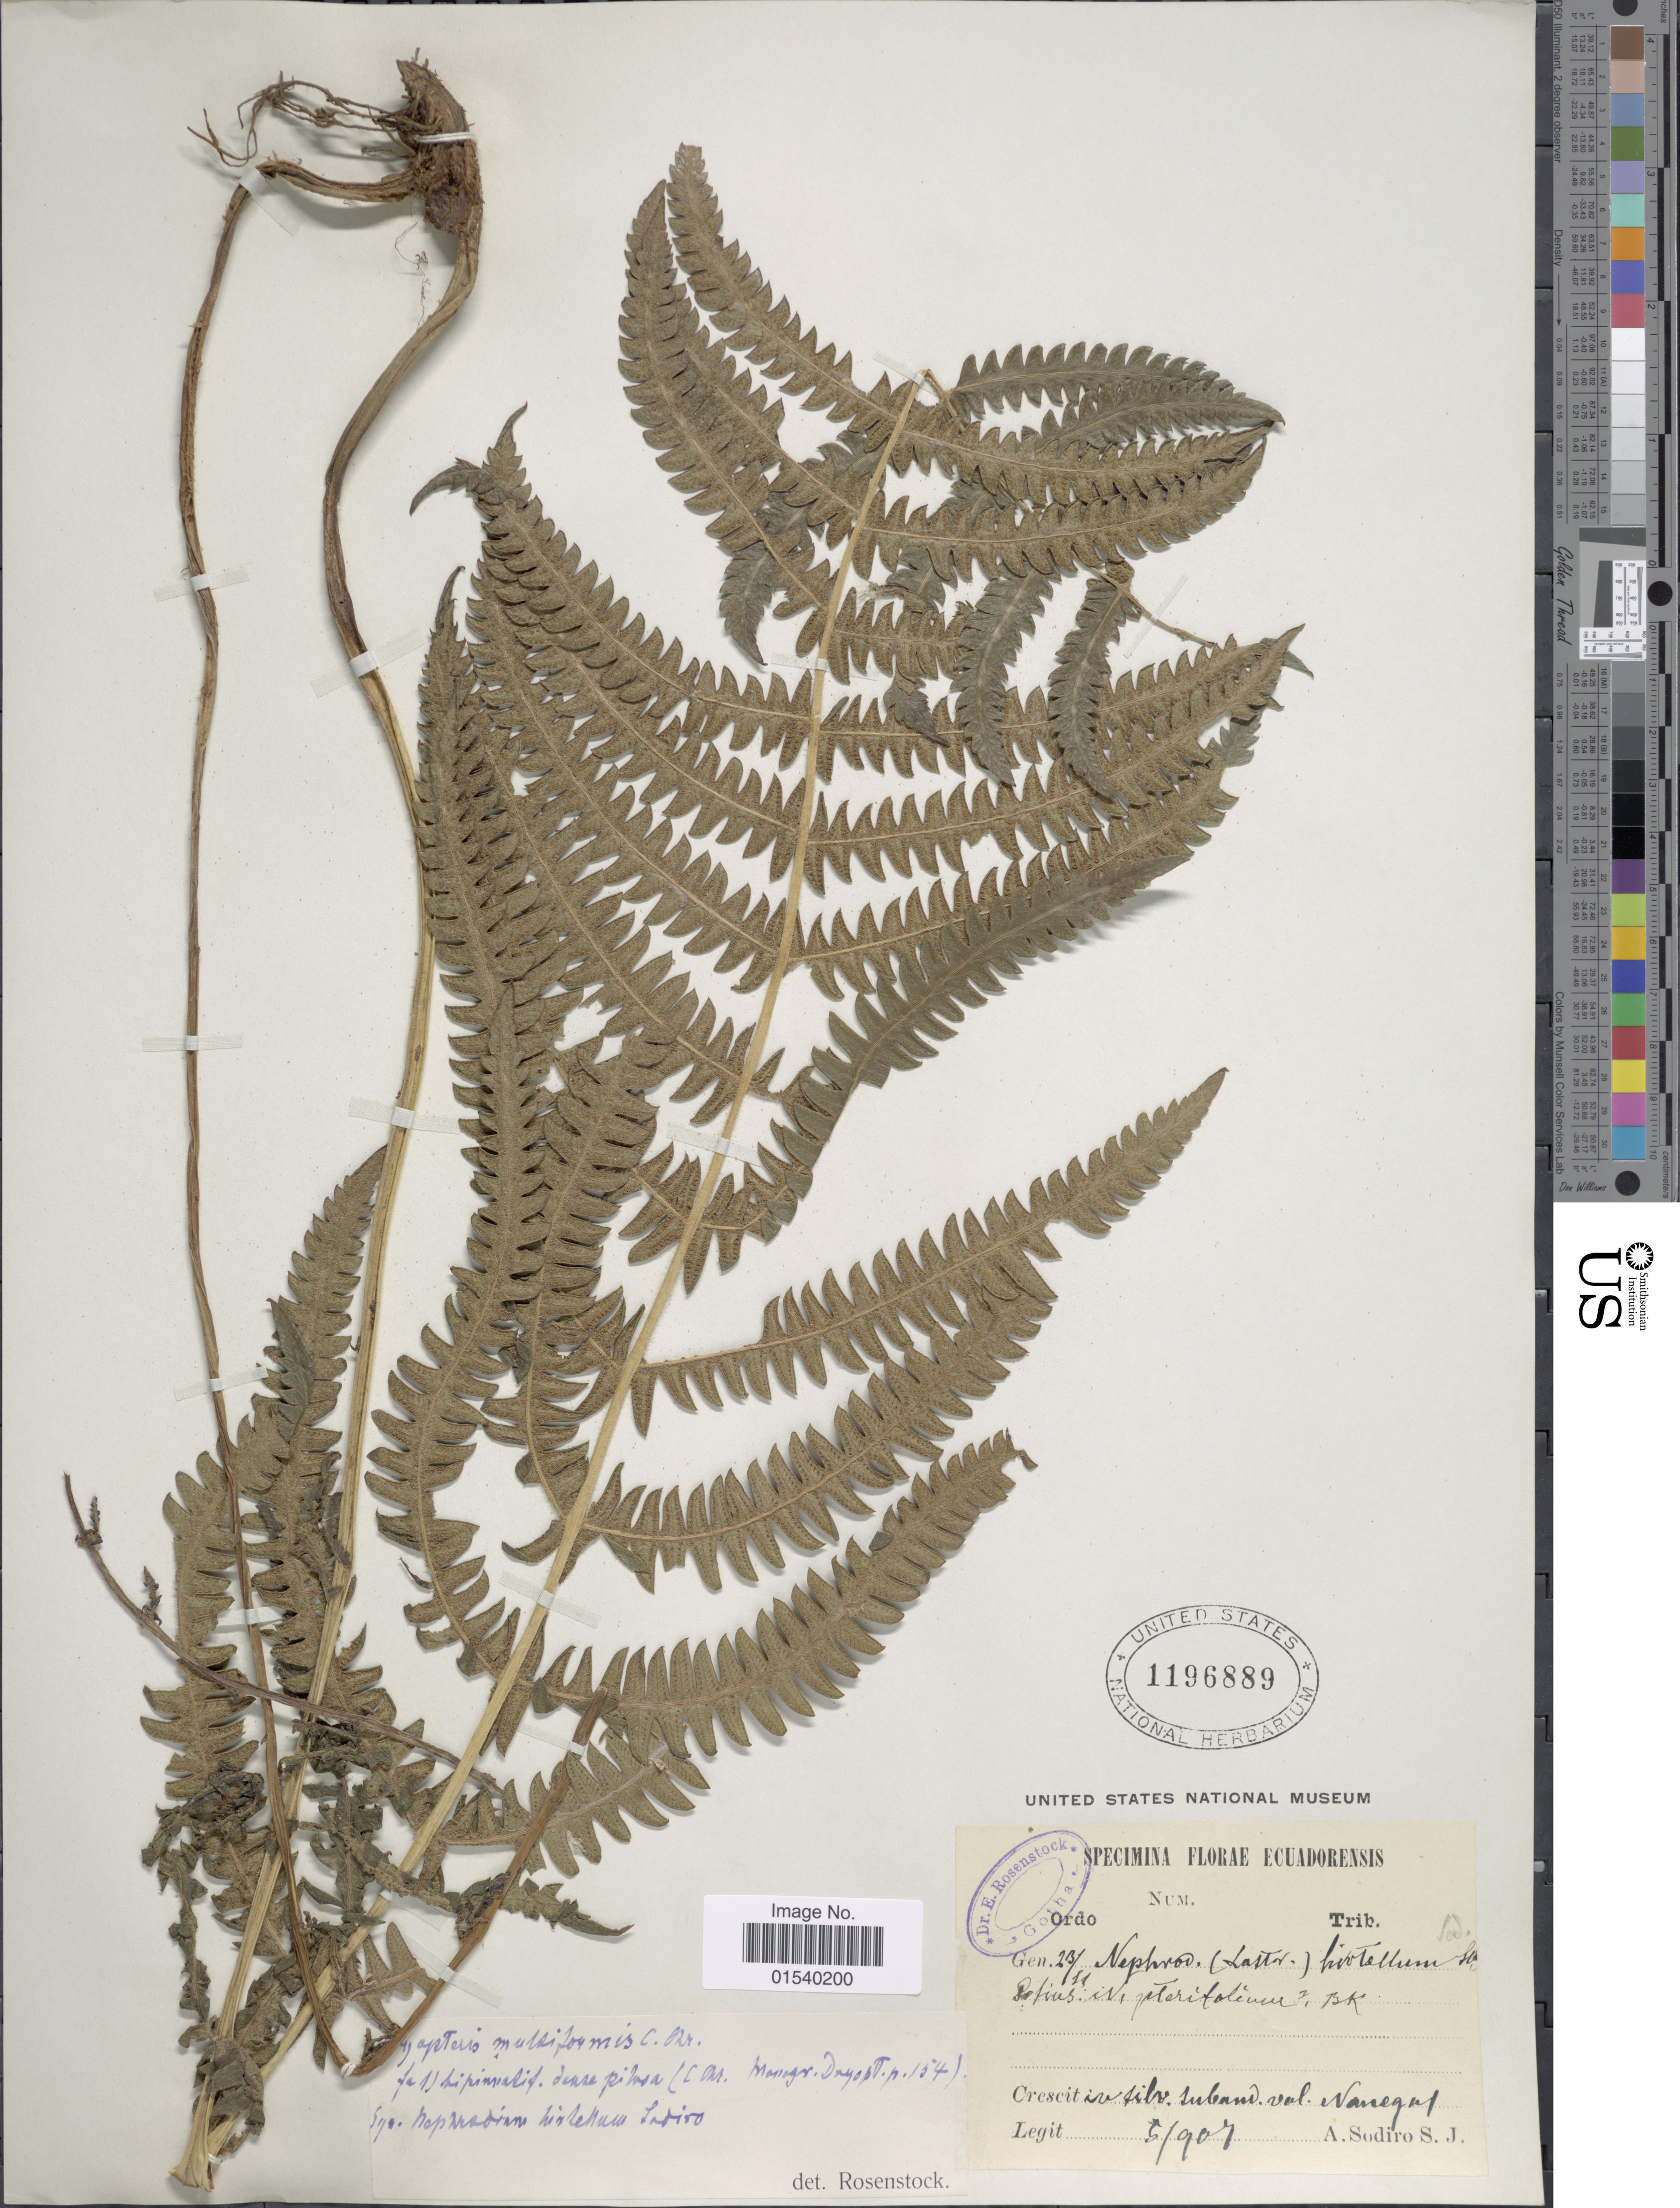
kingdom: Plantae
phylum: Tracheophyta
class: Polypodiopsida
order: Polypodiales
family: Thelypteridaceae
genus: Amauropelta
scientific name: Amauropelta nitens (Desv.) comb. nov., ined 2015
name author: (Desv.)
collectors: A. Sodiro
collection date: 1907-05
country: Ecuador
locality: In silv suband val Nanegal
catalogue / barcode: US 1196889